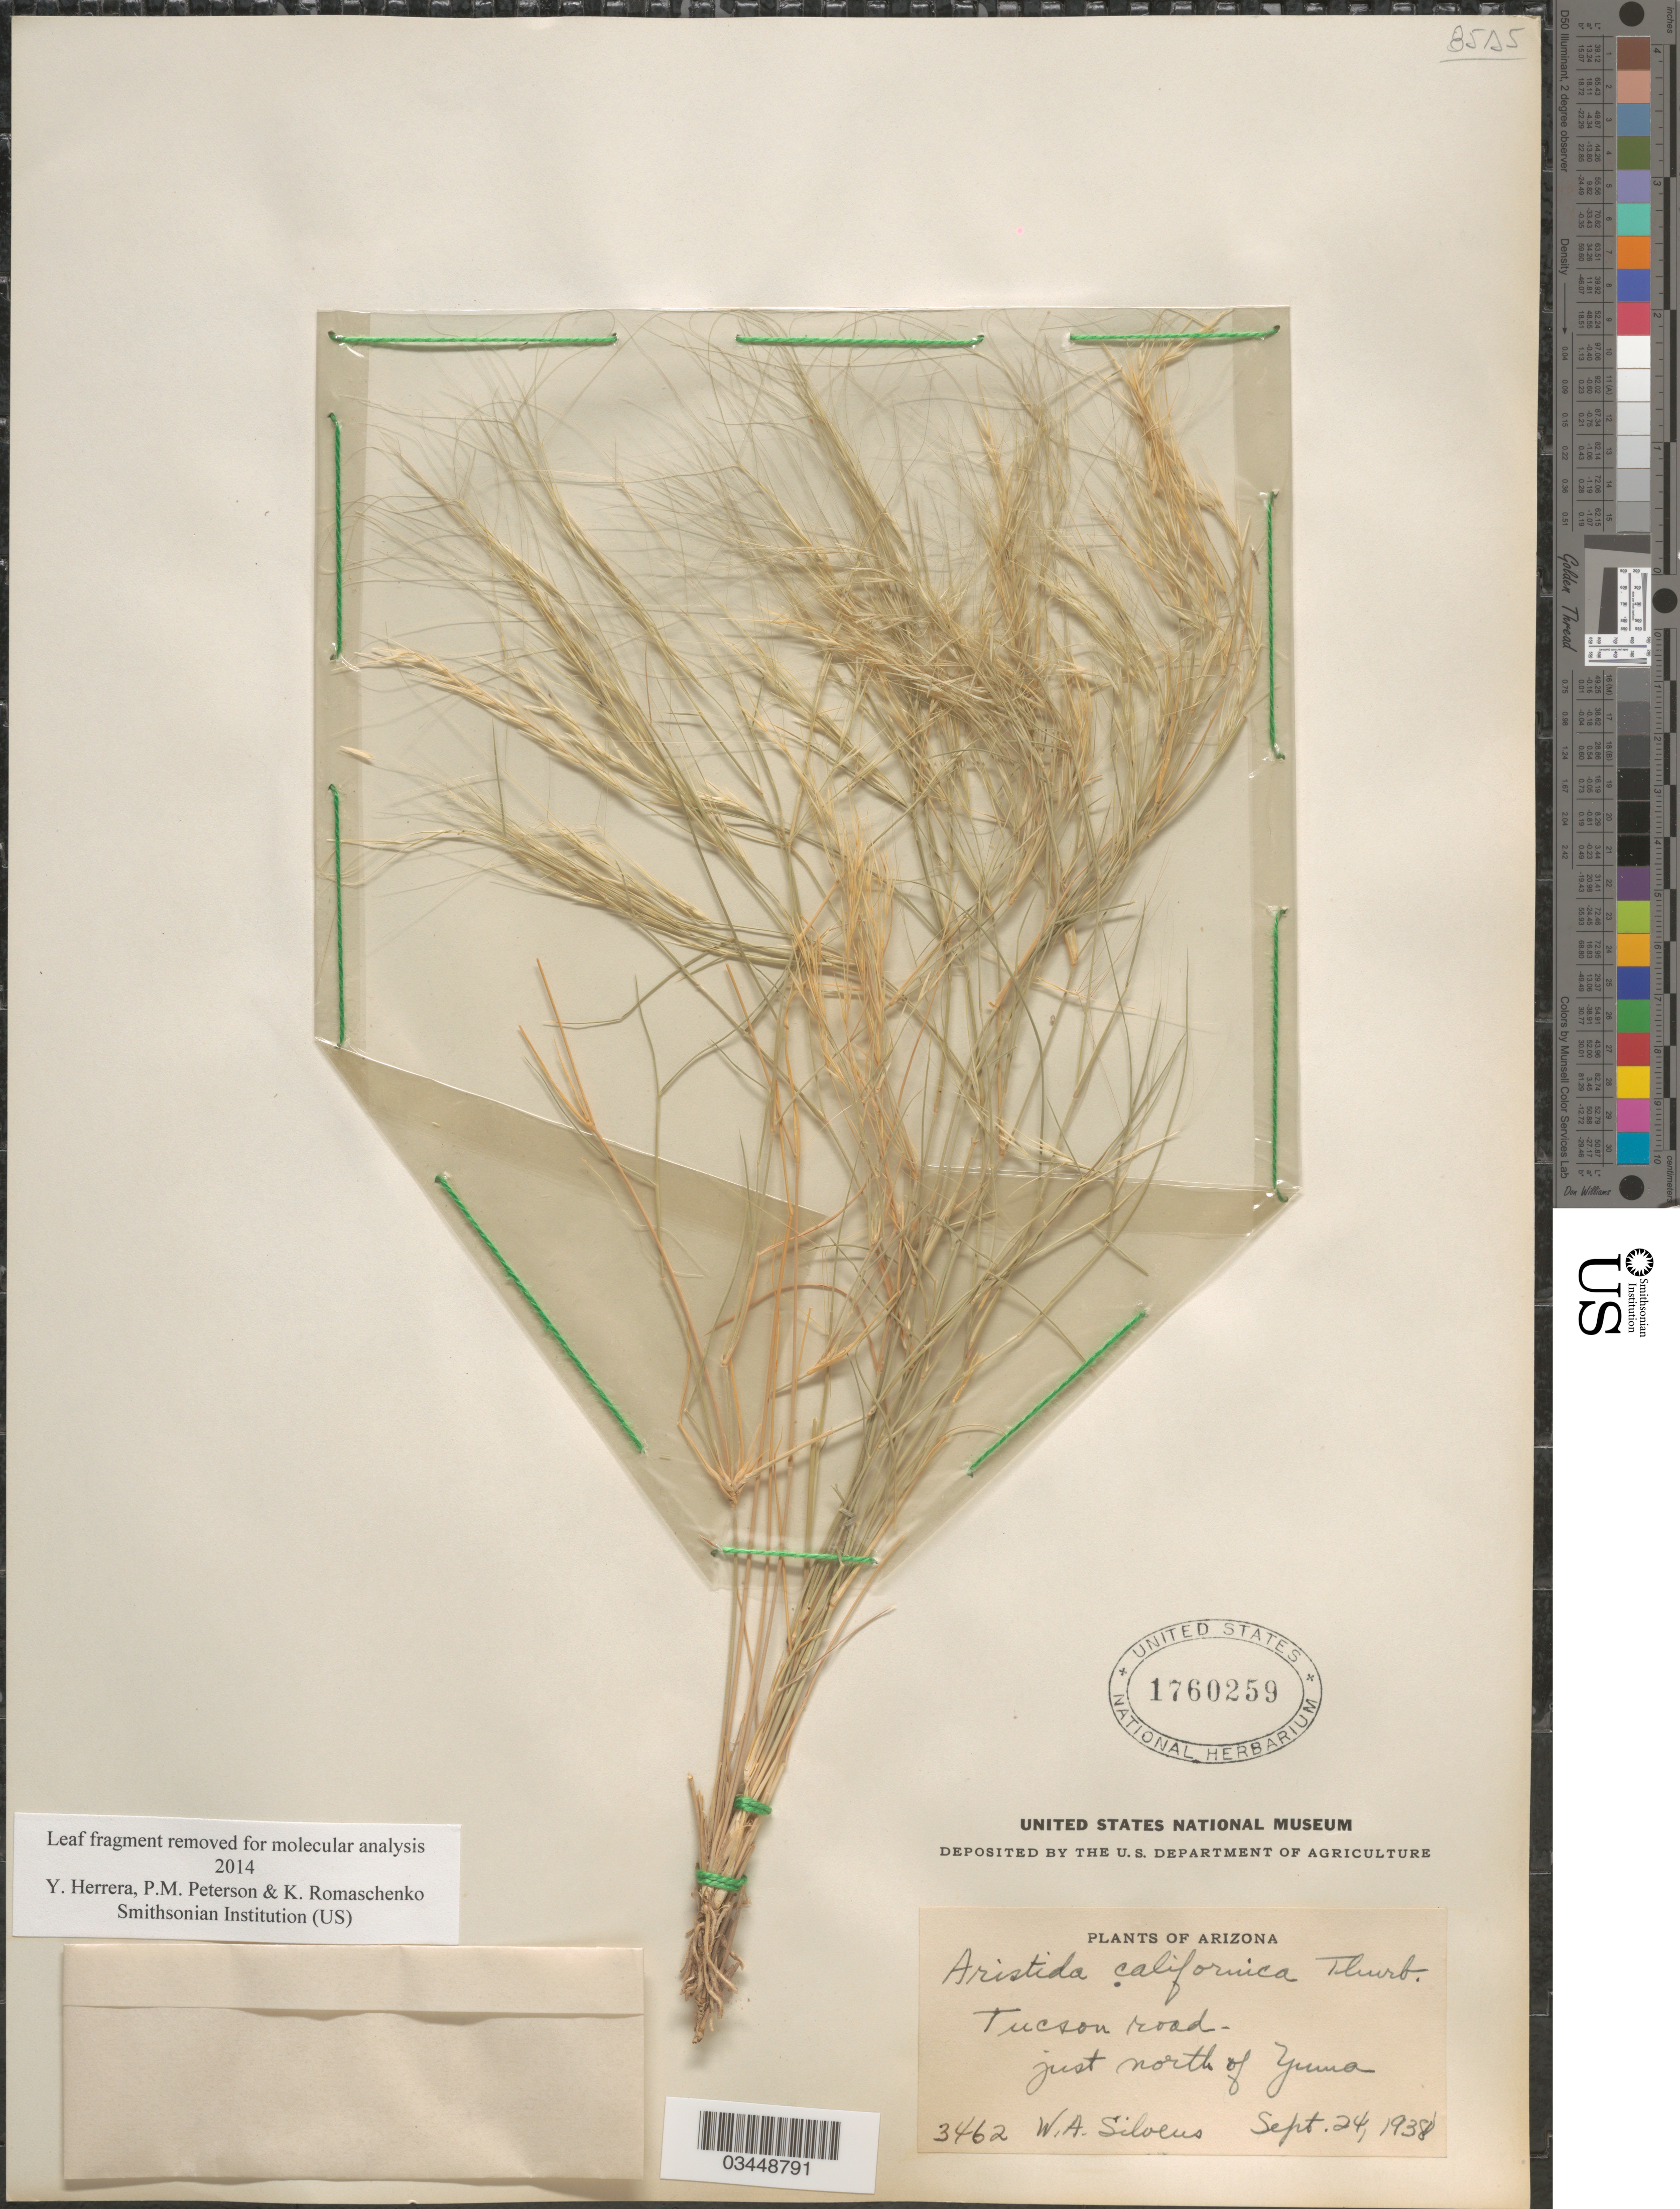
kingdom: Plantae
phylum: Tracheophyta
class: Liliopsida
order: Poales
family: Poaceae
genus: Aristida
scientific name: Aristida californica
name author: Thurb.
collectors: W. Silveus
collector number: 3462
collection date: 1938-09-24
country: United States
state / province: Arizona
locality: Tucson road - just north of Yuma.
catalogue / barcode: US 1760259